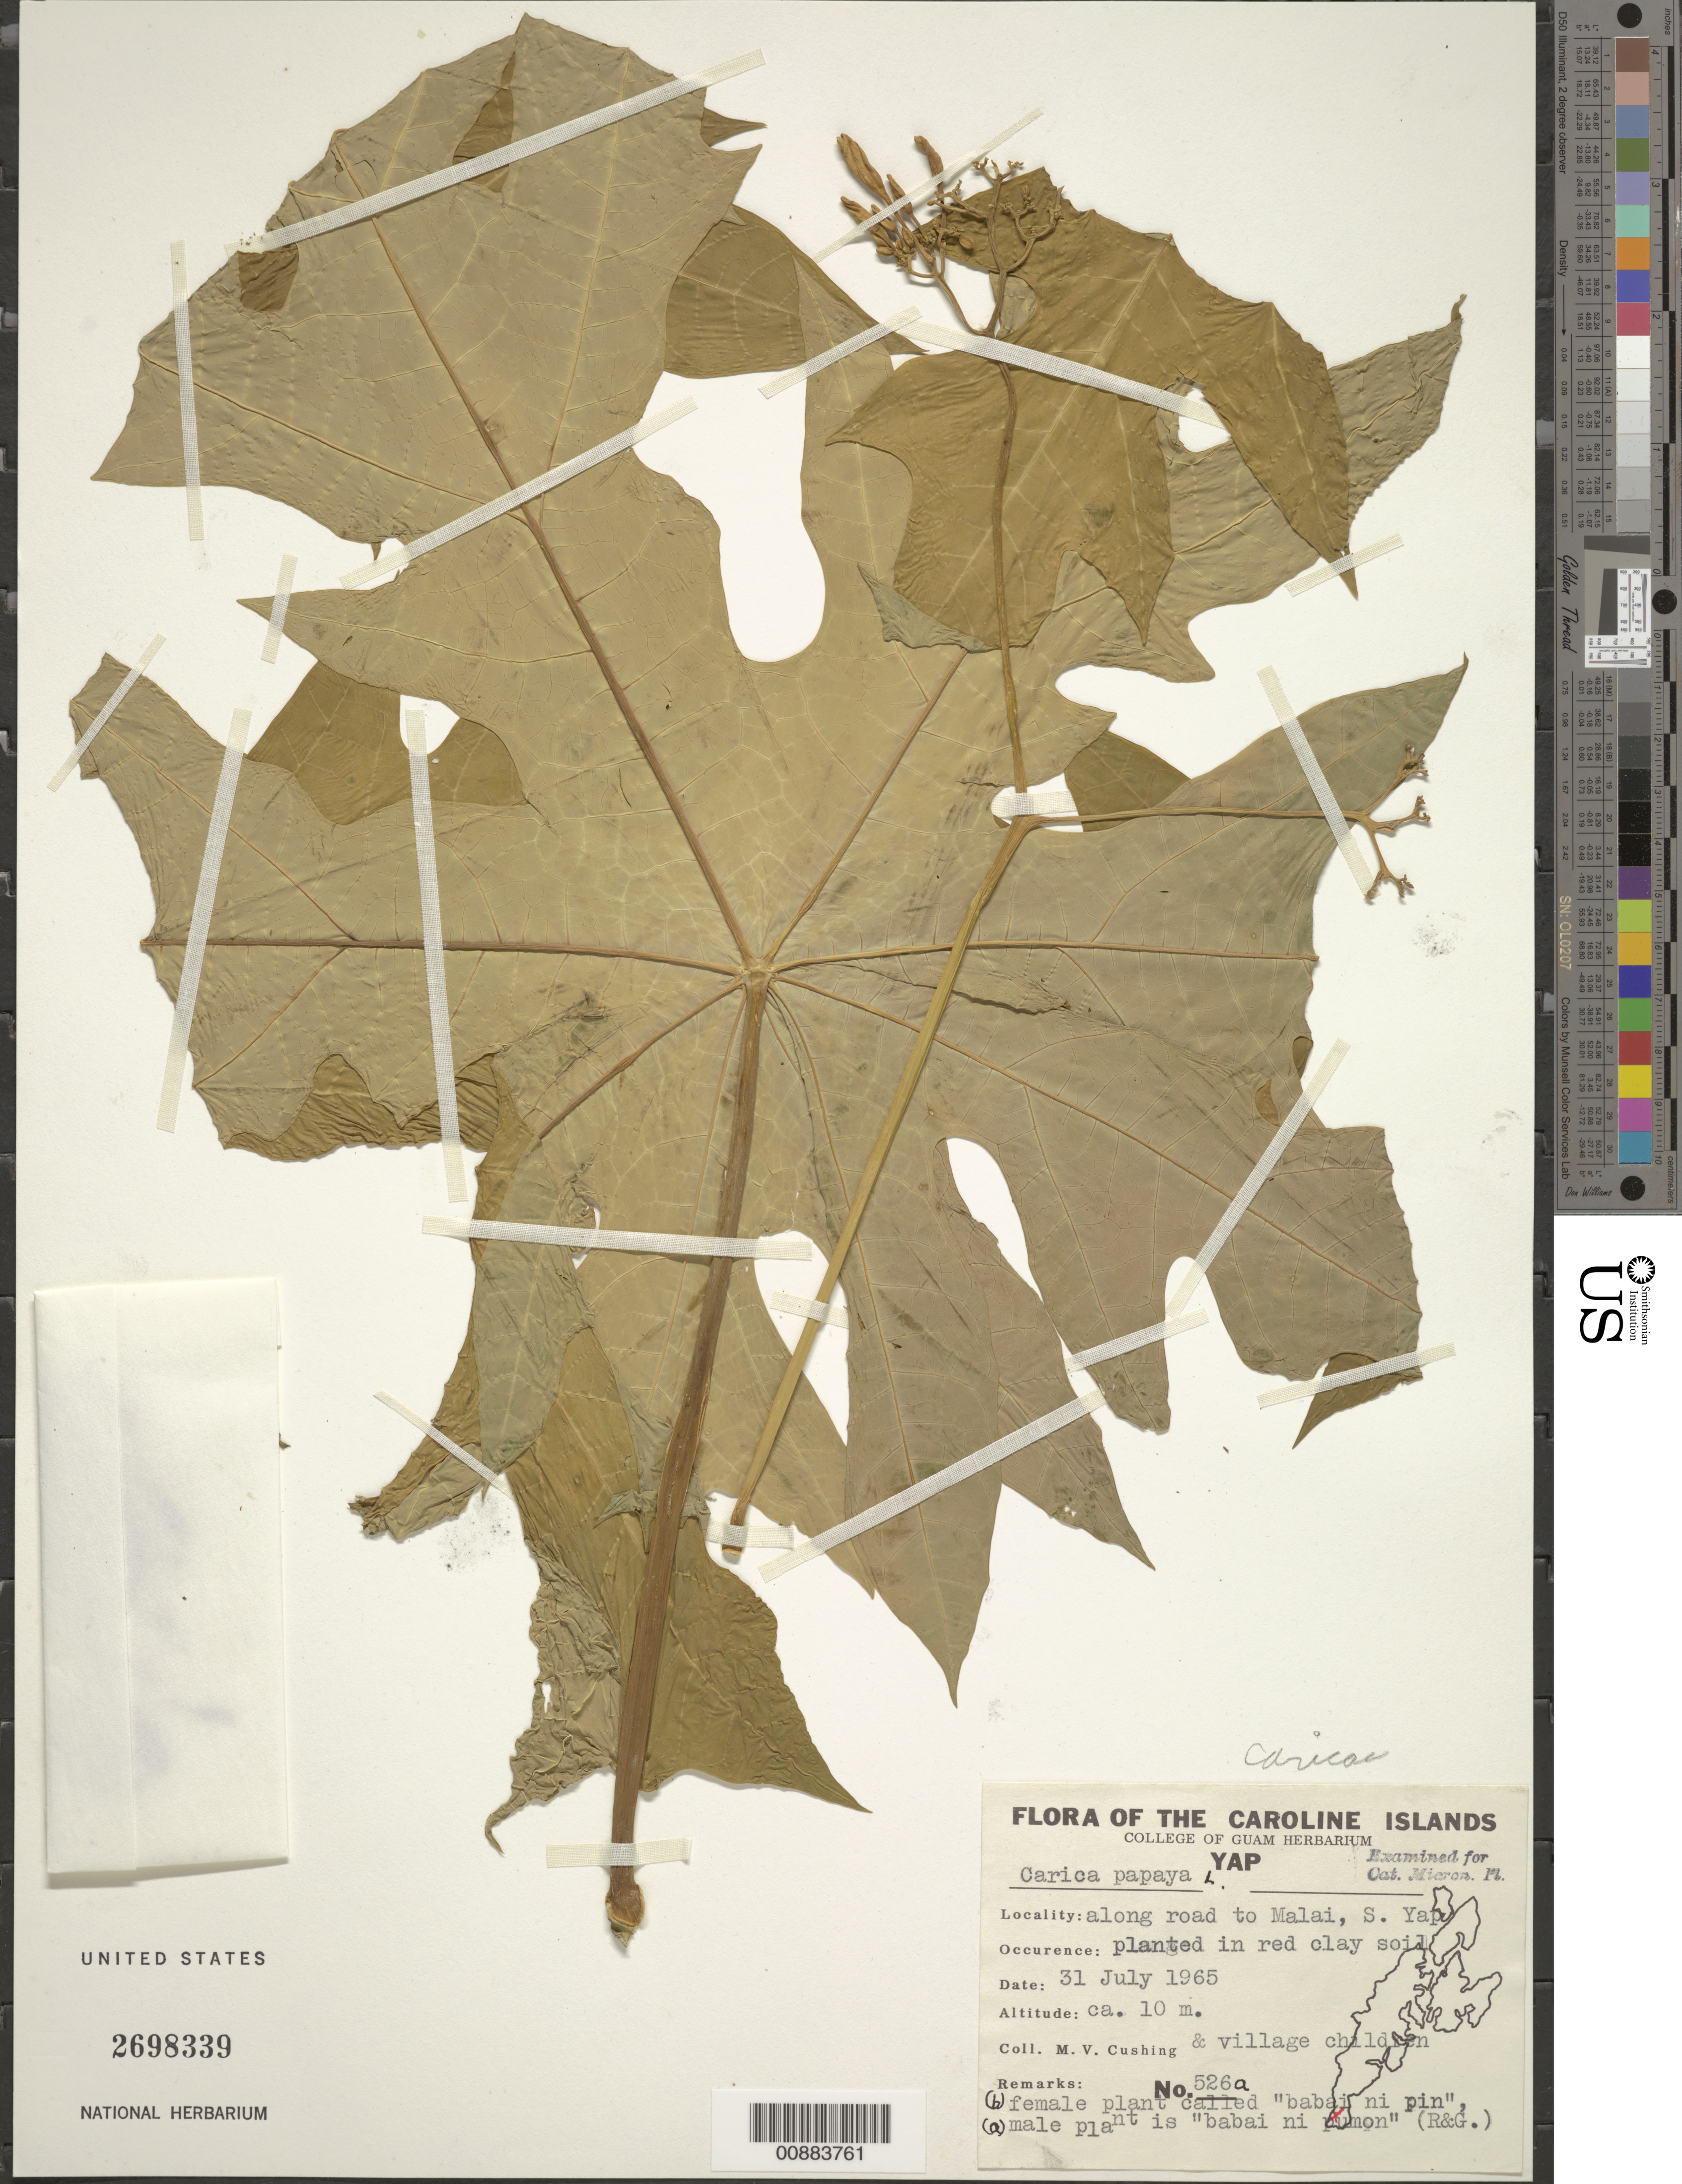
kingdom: Plantae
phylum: Tracheophyta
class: Magnoliopsida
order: Brassicales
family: Caricaceae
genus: Carica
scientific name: Carica papaya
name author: L.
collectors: M. V. Cushing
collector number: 526 a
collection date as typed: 31 Jul 1965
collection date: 1965-07-31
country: Micronesia, Federated States of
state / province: Yap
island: Yap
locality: S Yap, along road to Malai.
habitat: Planted in red clay soil.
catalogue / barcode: US 2698339